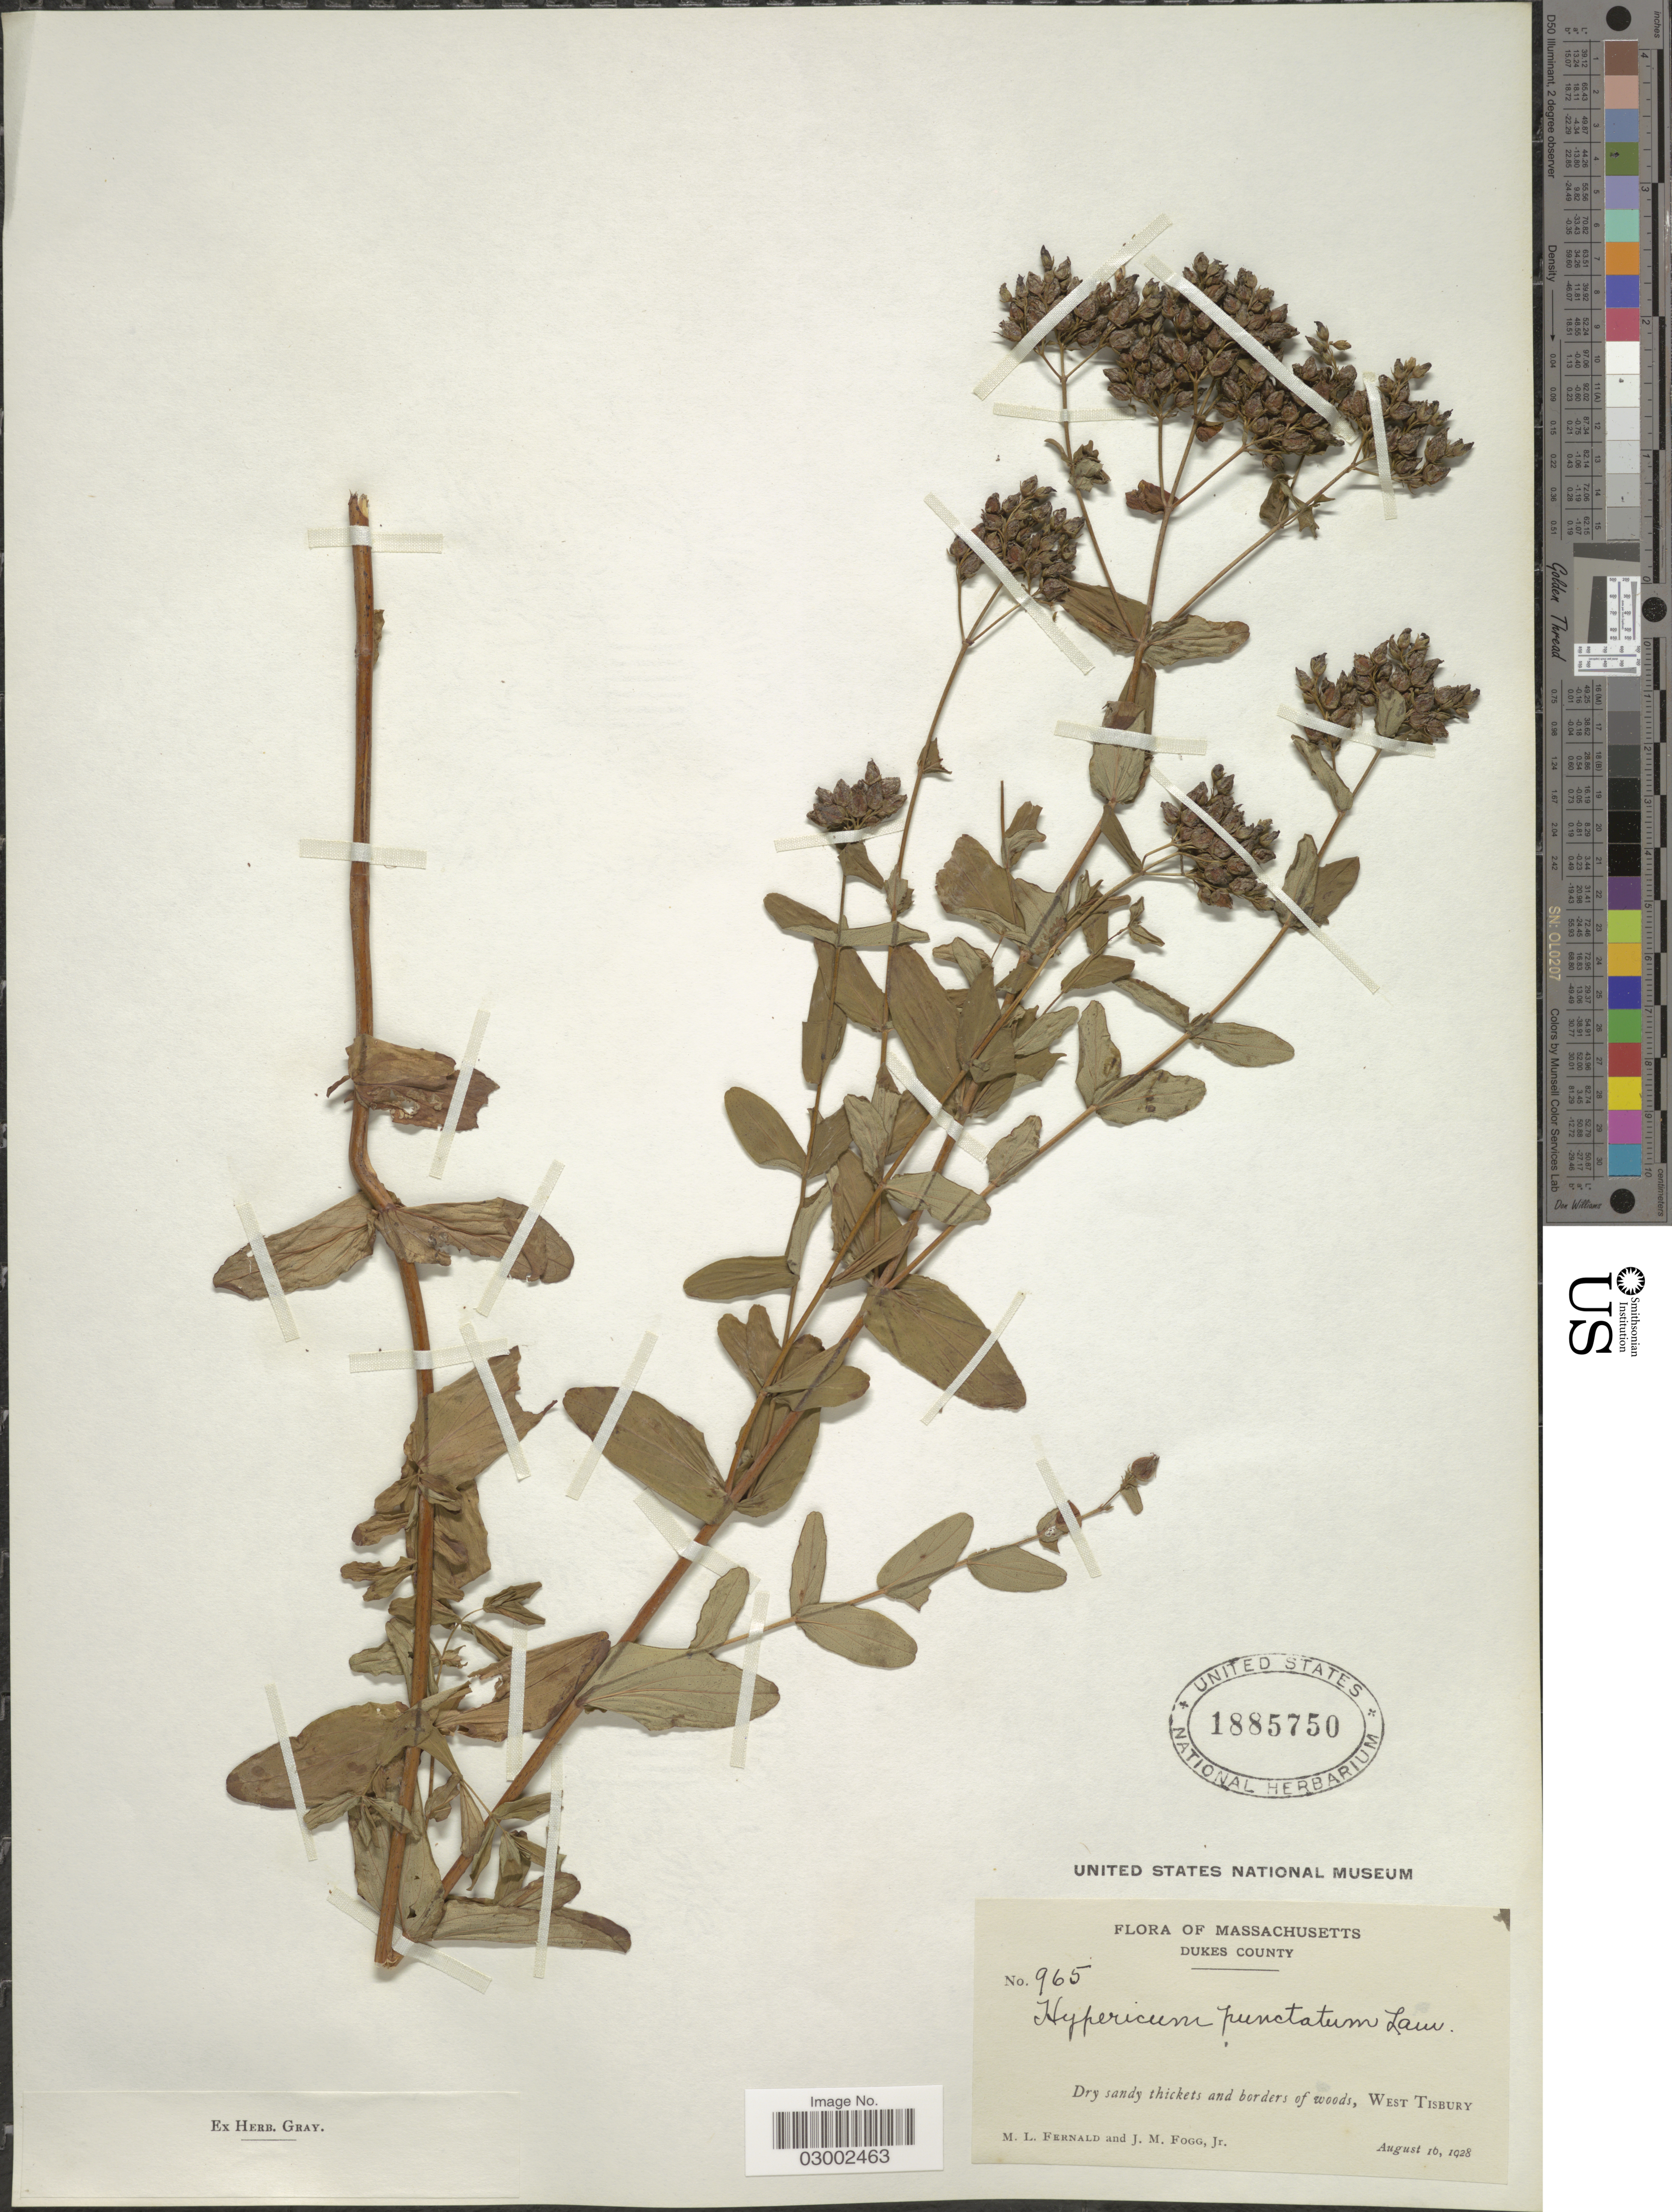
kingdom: Plantae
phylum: Tracheophyta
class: Magnoliopsida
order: Malpighiales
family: Hypericaceae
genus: Hypericum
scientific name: Hypericum punctatum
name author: Lam.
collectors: M. L. Fernald & J. Fogg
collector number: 965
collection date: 1928-08-10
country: United States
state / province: Massachusetts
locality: Dukes County. West Tisbury.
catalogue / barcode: US 1885750